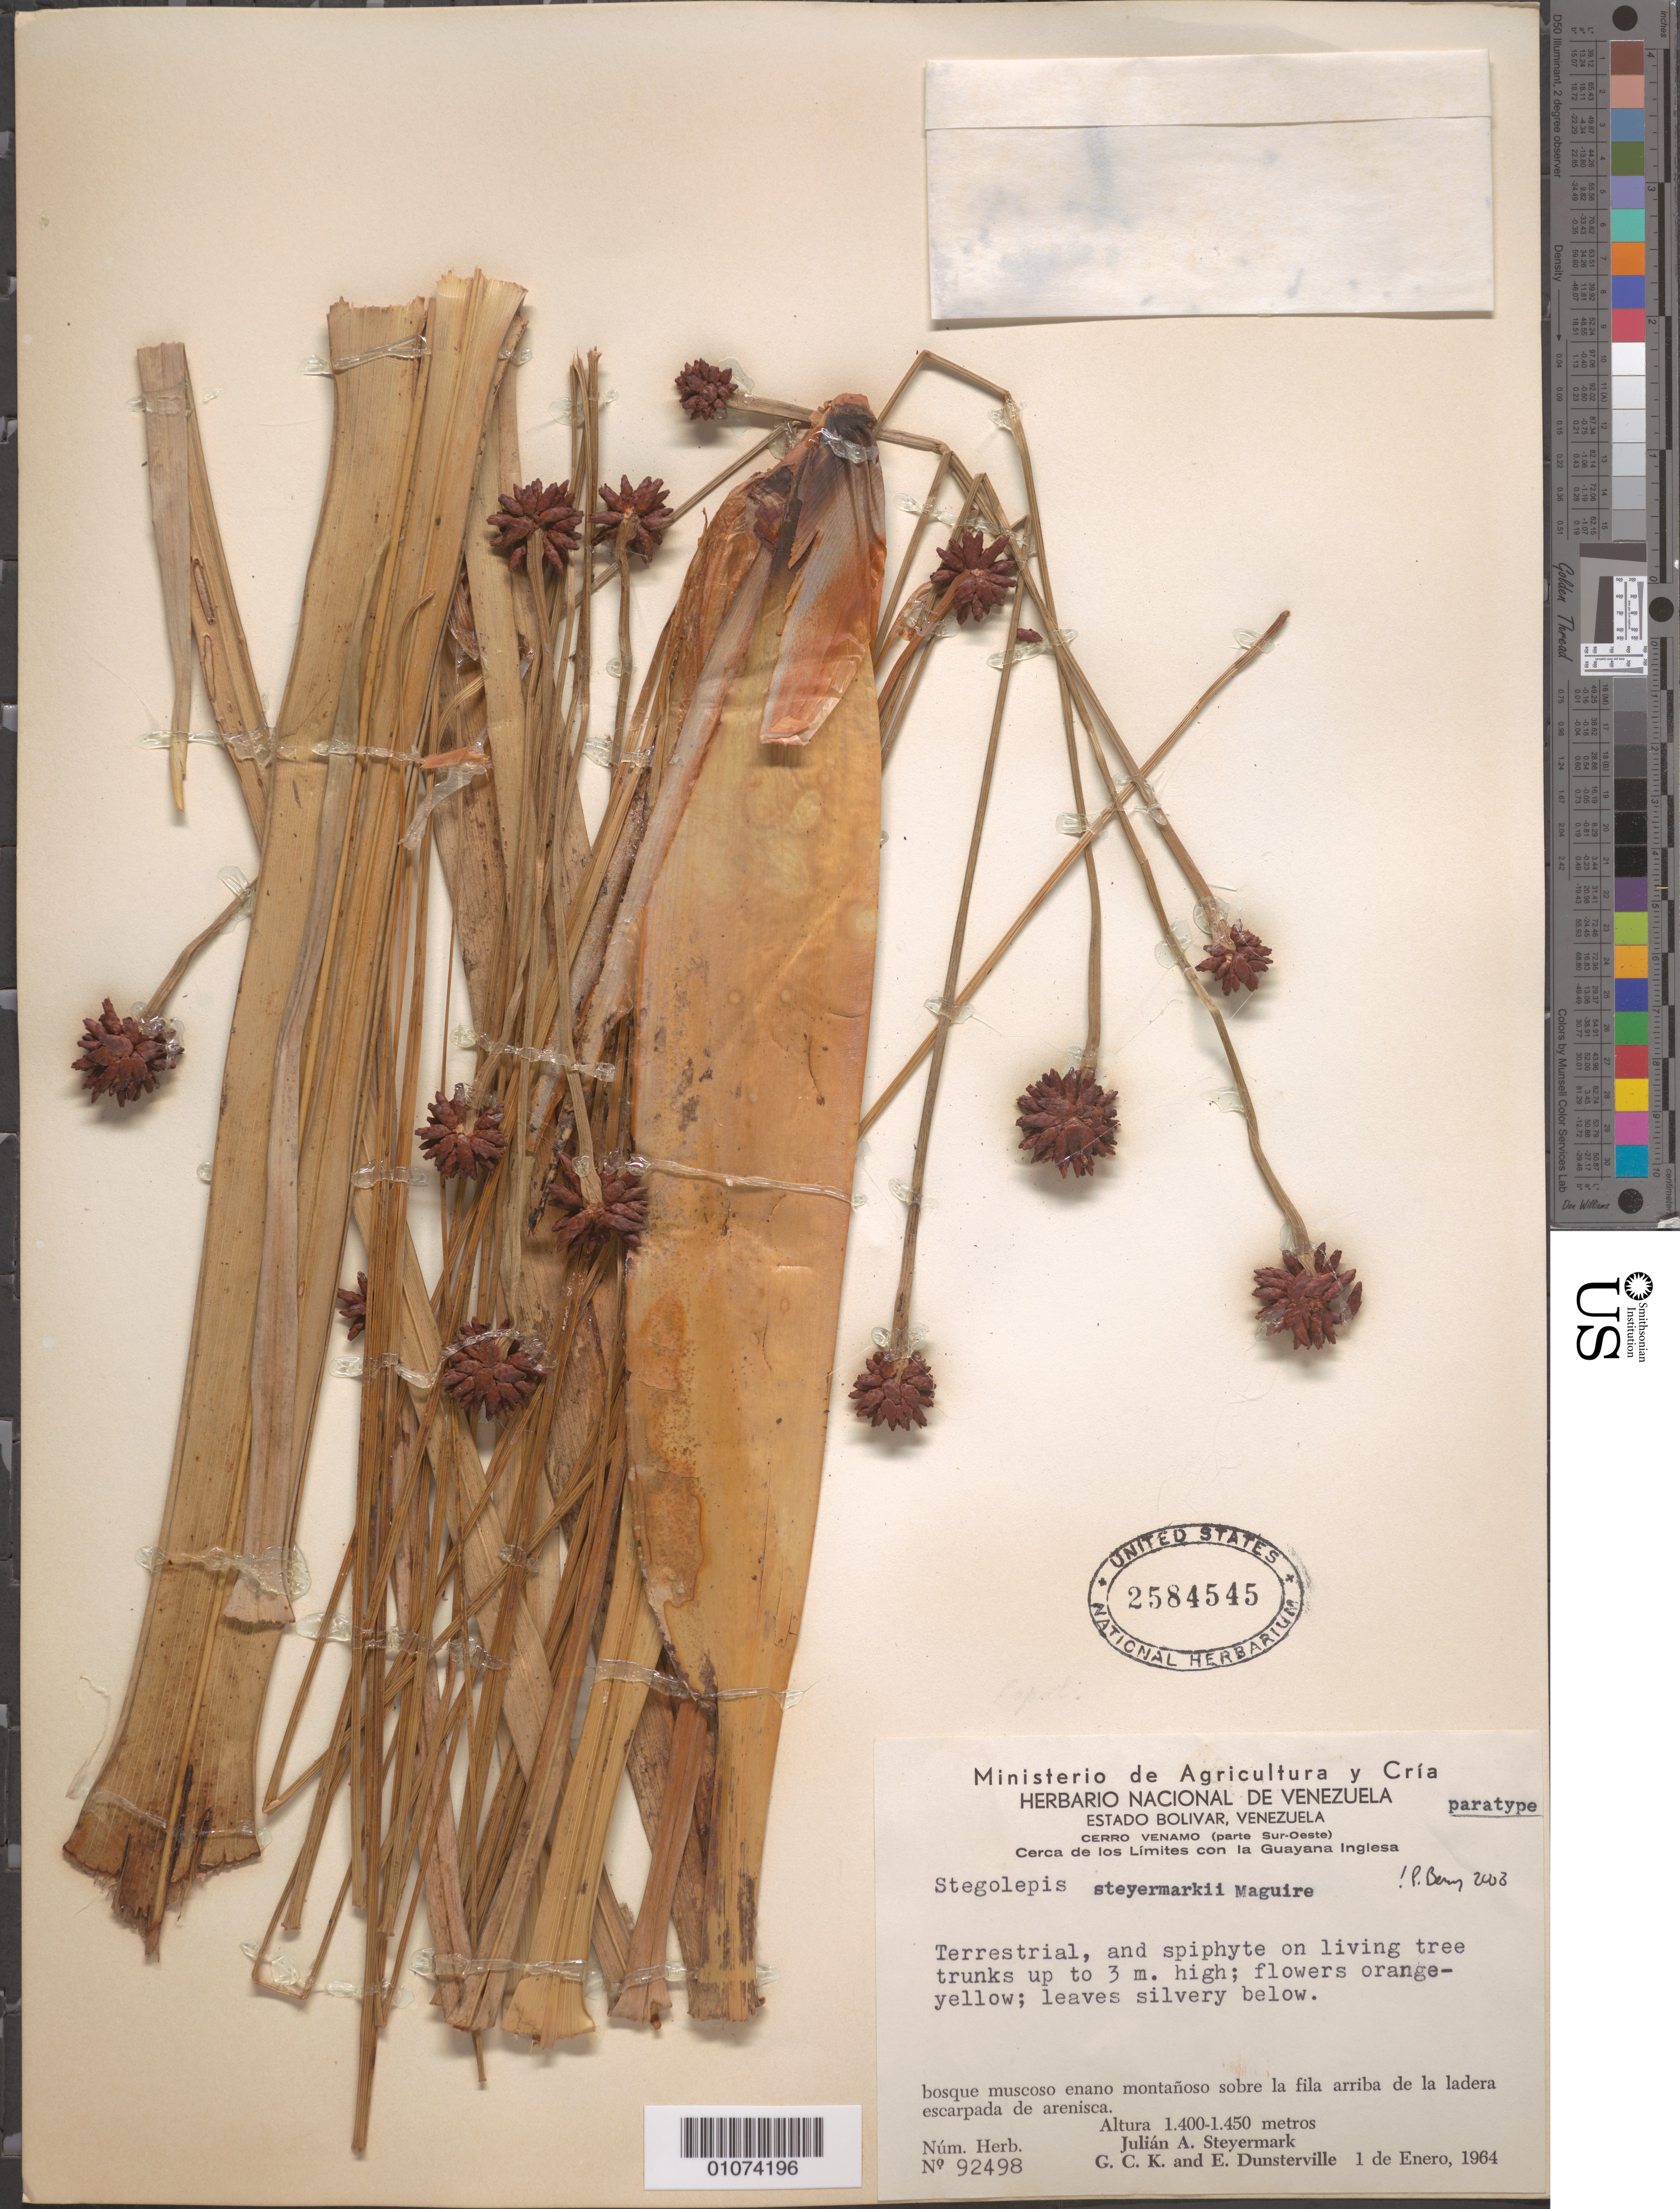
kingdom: Plantae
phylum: Tracheophyta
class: Liliopsida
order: Poales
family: Rapateaceae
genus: Stegolepis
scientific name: Stegolepis steyermarkii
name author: Maguire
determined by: Berry, P. E., (WIS), University of Wisconsin - Madison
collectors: J. Steyermark, G. C. K. Dunsterville & E. Dunsterville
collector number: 92498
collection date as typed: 1-Jan-64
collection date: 1964-01-01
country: Venezuela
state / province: Bolívar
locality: Cerro Venamo, parte Sur-Oeste, cerca de los limites con Guayana Inglesa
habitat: Bosque muscoso enano montañoso sobre la fila arriba de la ladera escarpada de arenisca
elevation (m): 1400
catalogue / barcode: US 2584545